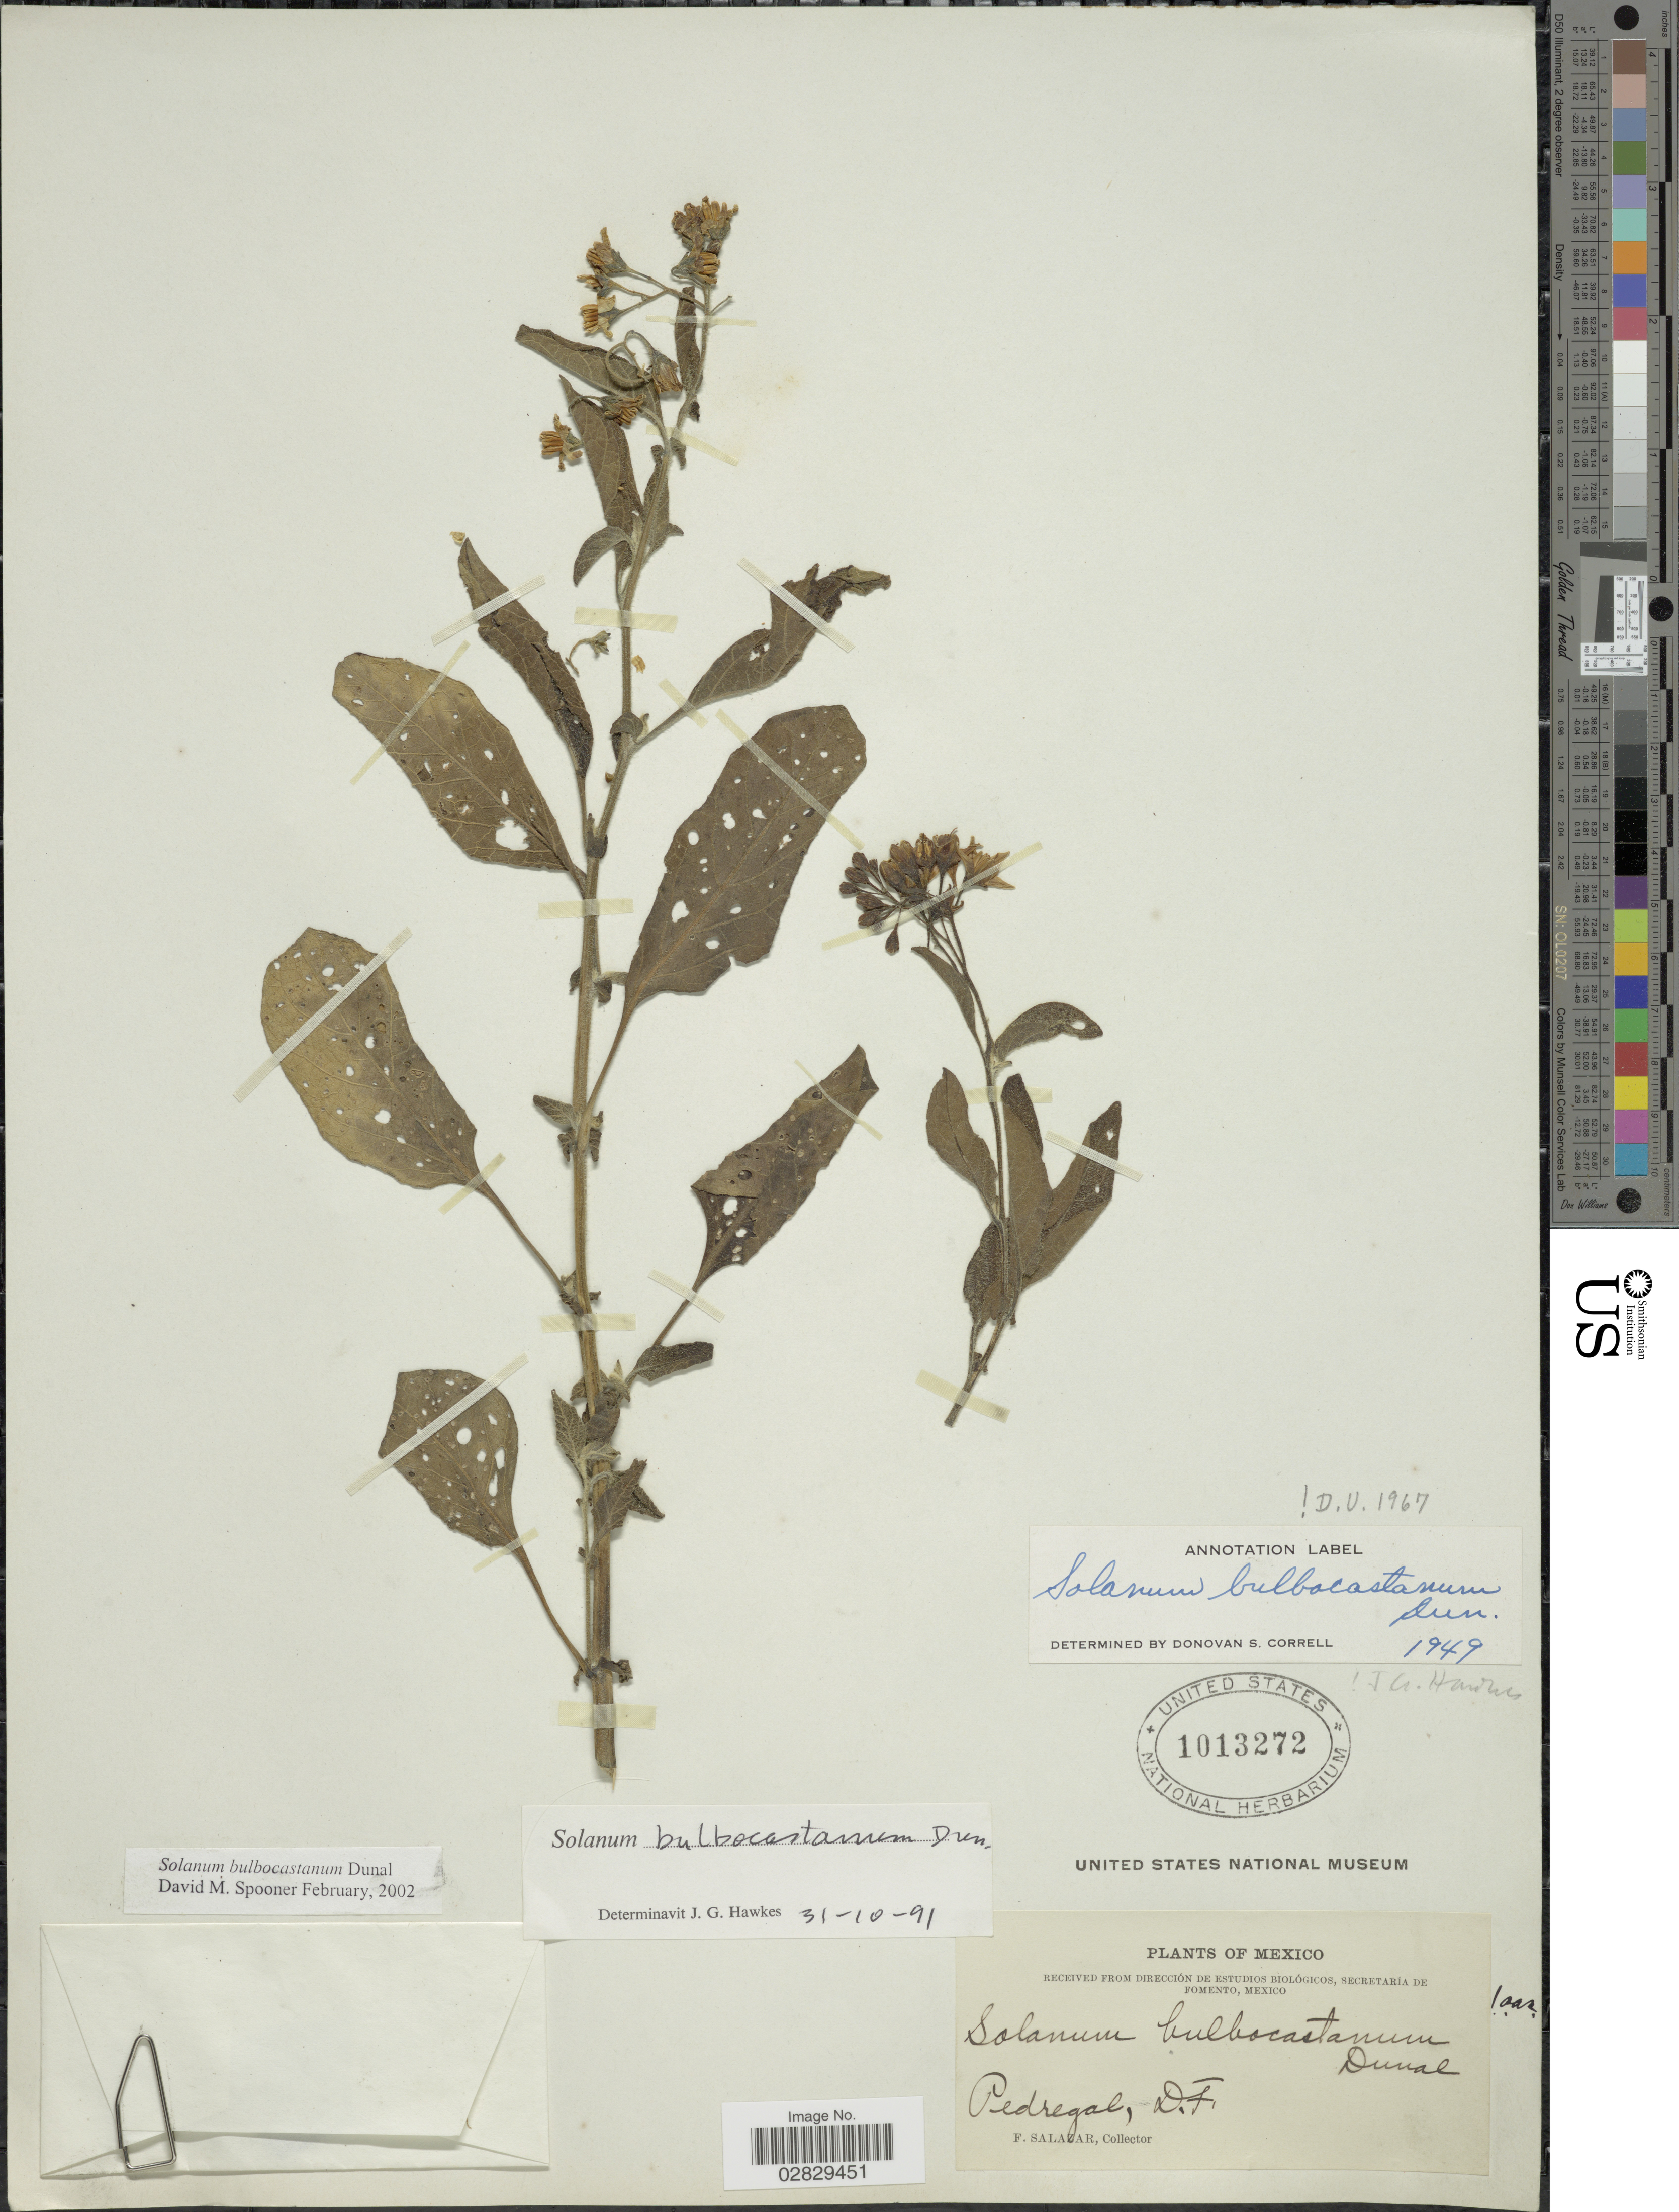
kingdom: Plantae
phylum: Tracheophyta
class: Magnoliopsida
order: Solanales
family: Solanaceae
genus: Solanum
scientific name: Solanum bulbocastanum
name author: Dunal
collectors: F. Salazar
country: Mexico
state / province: Distrito Federal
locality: Pedregal.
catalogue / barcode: US 1013272